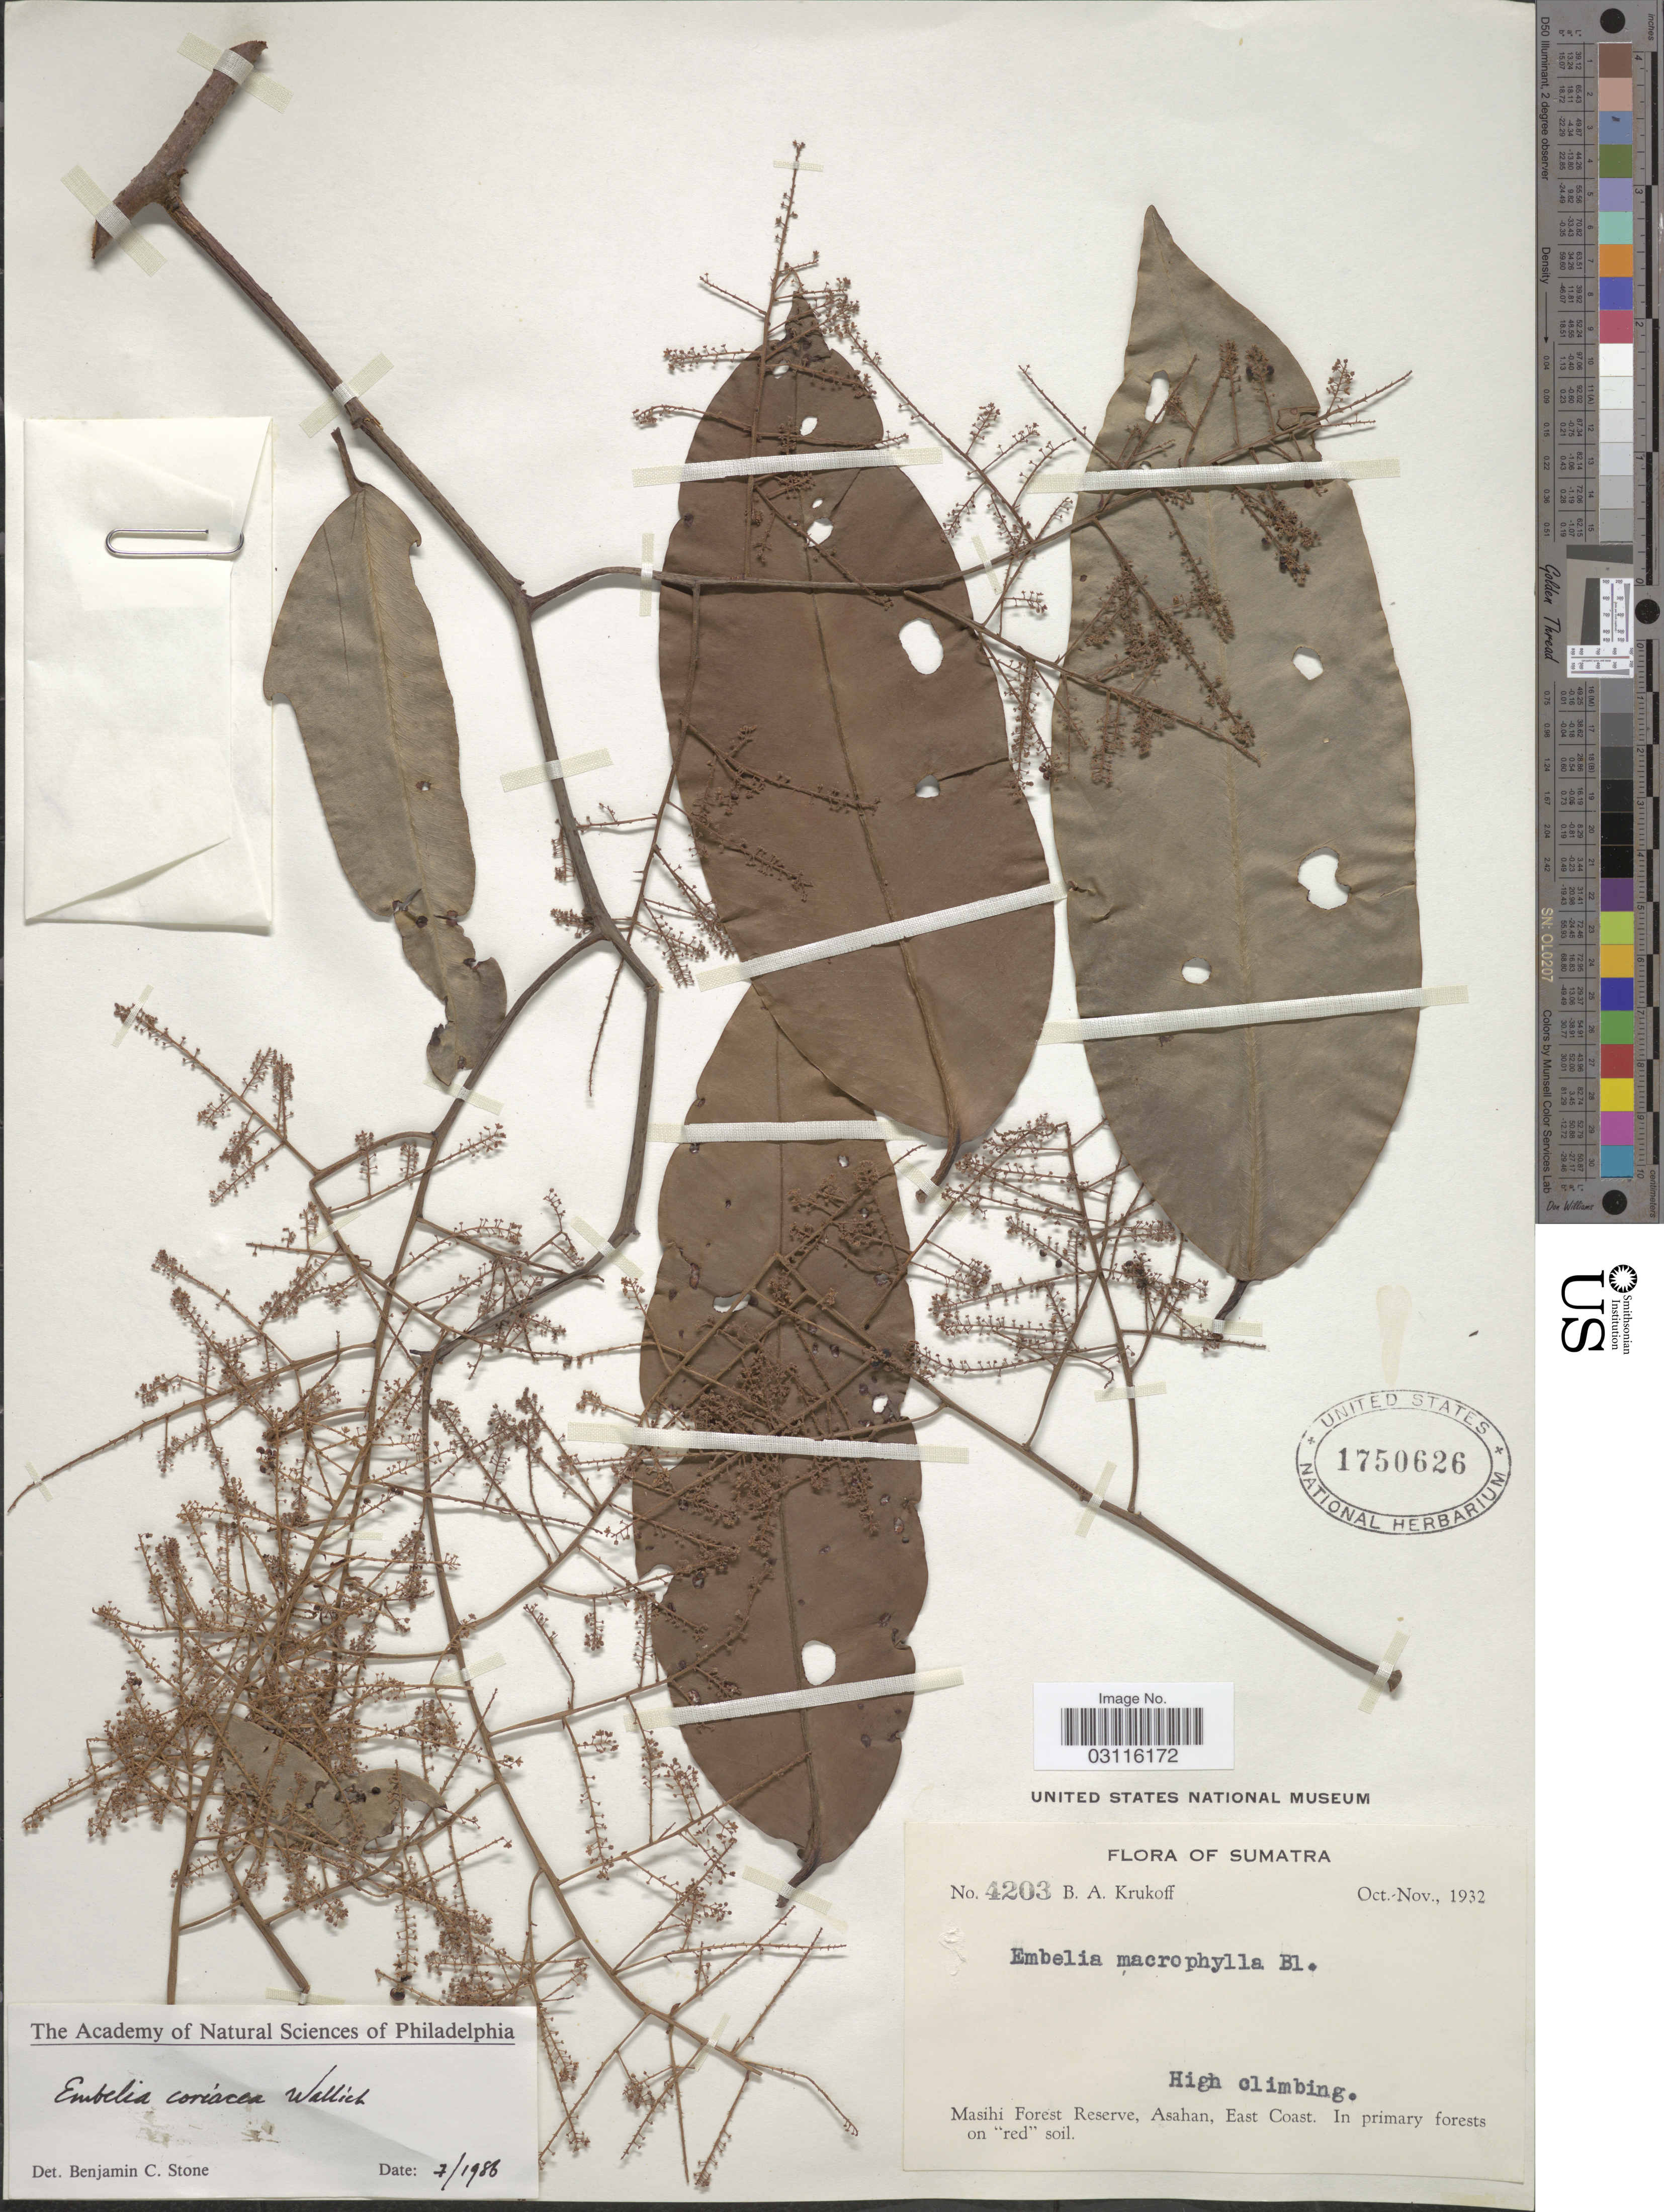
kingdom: Plantae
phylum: Tracheophyta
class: Magnoliopsida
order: Ericales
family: Primulaceae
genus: Embelia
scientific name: Embelia coriacea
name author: Wall. ex A. DC.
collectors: B. A. Krukoff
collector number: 4203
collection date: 1932-10/1932-11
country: Indonesia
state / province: Sumatra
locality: Masihi Forest Reserve, Asahan, East Coast.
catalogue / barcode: US 1750626